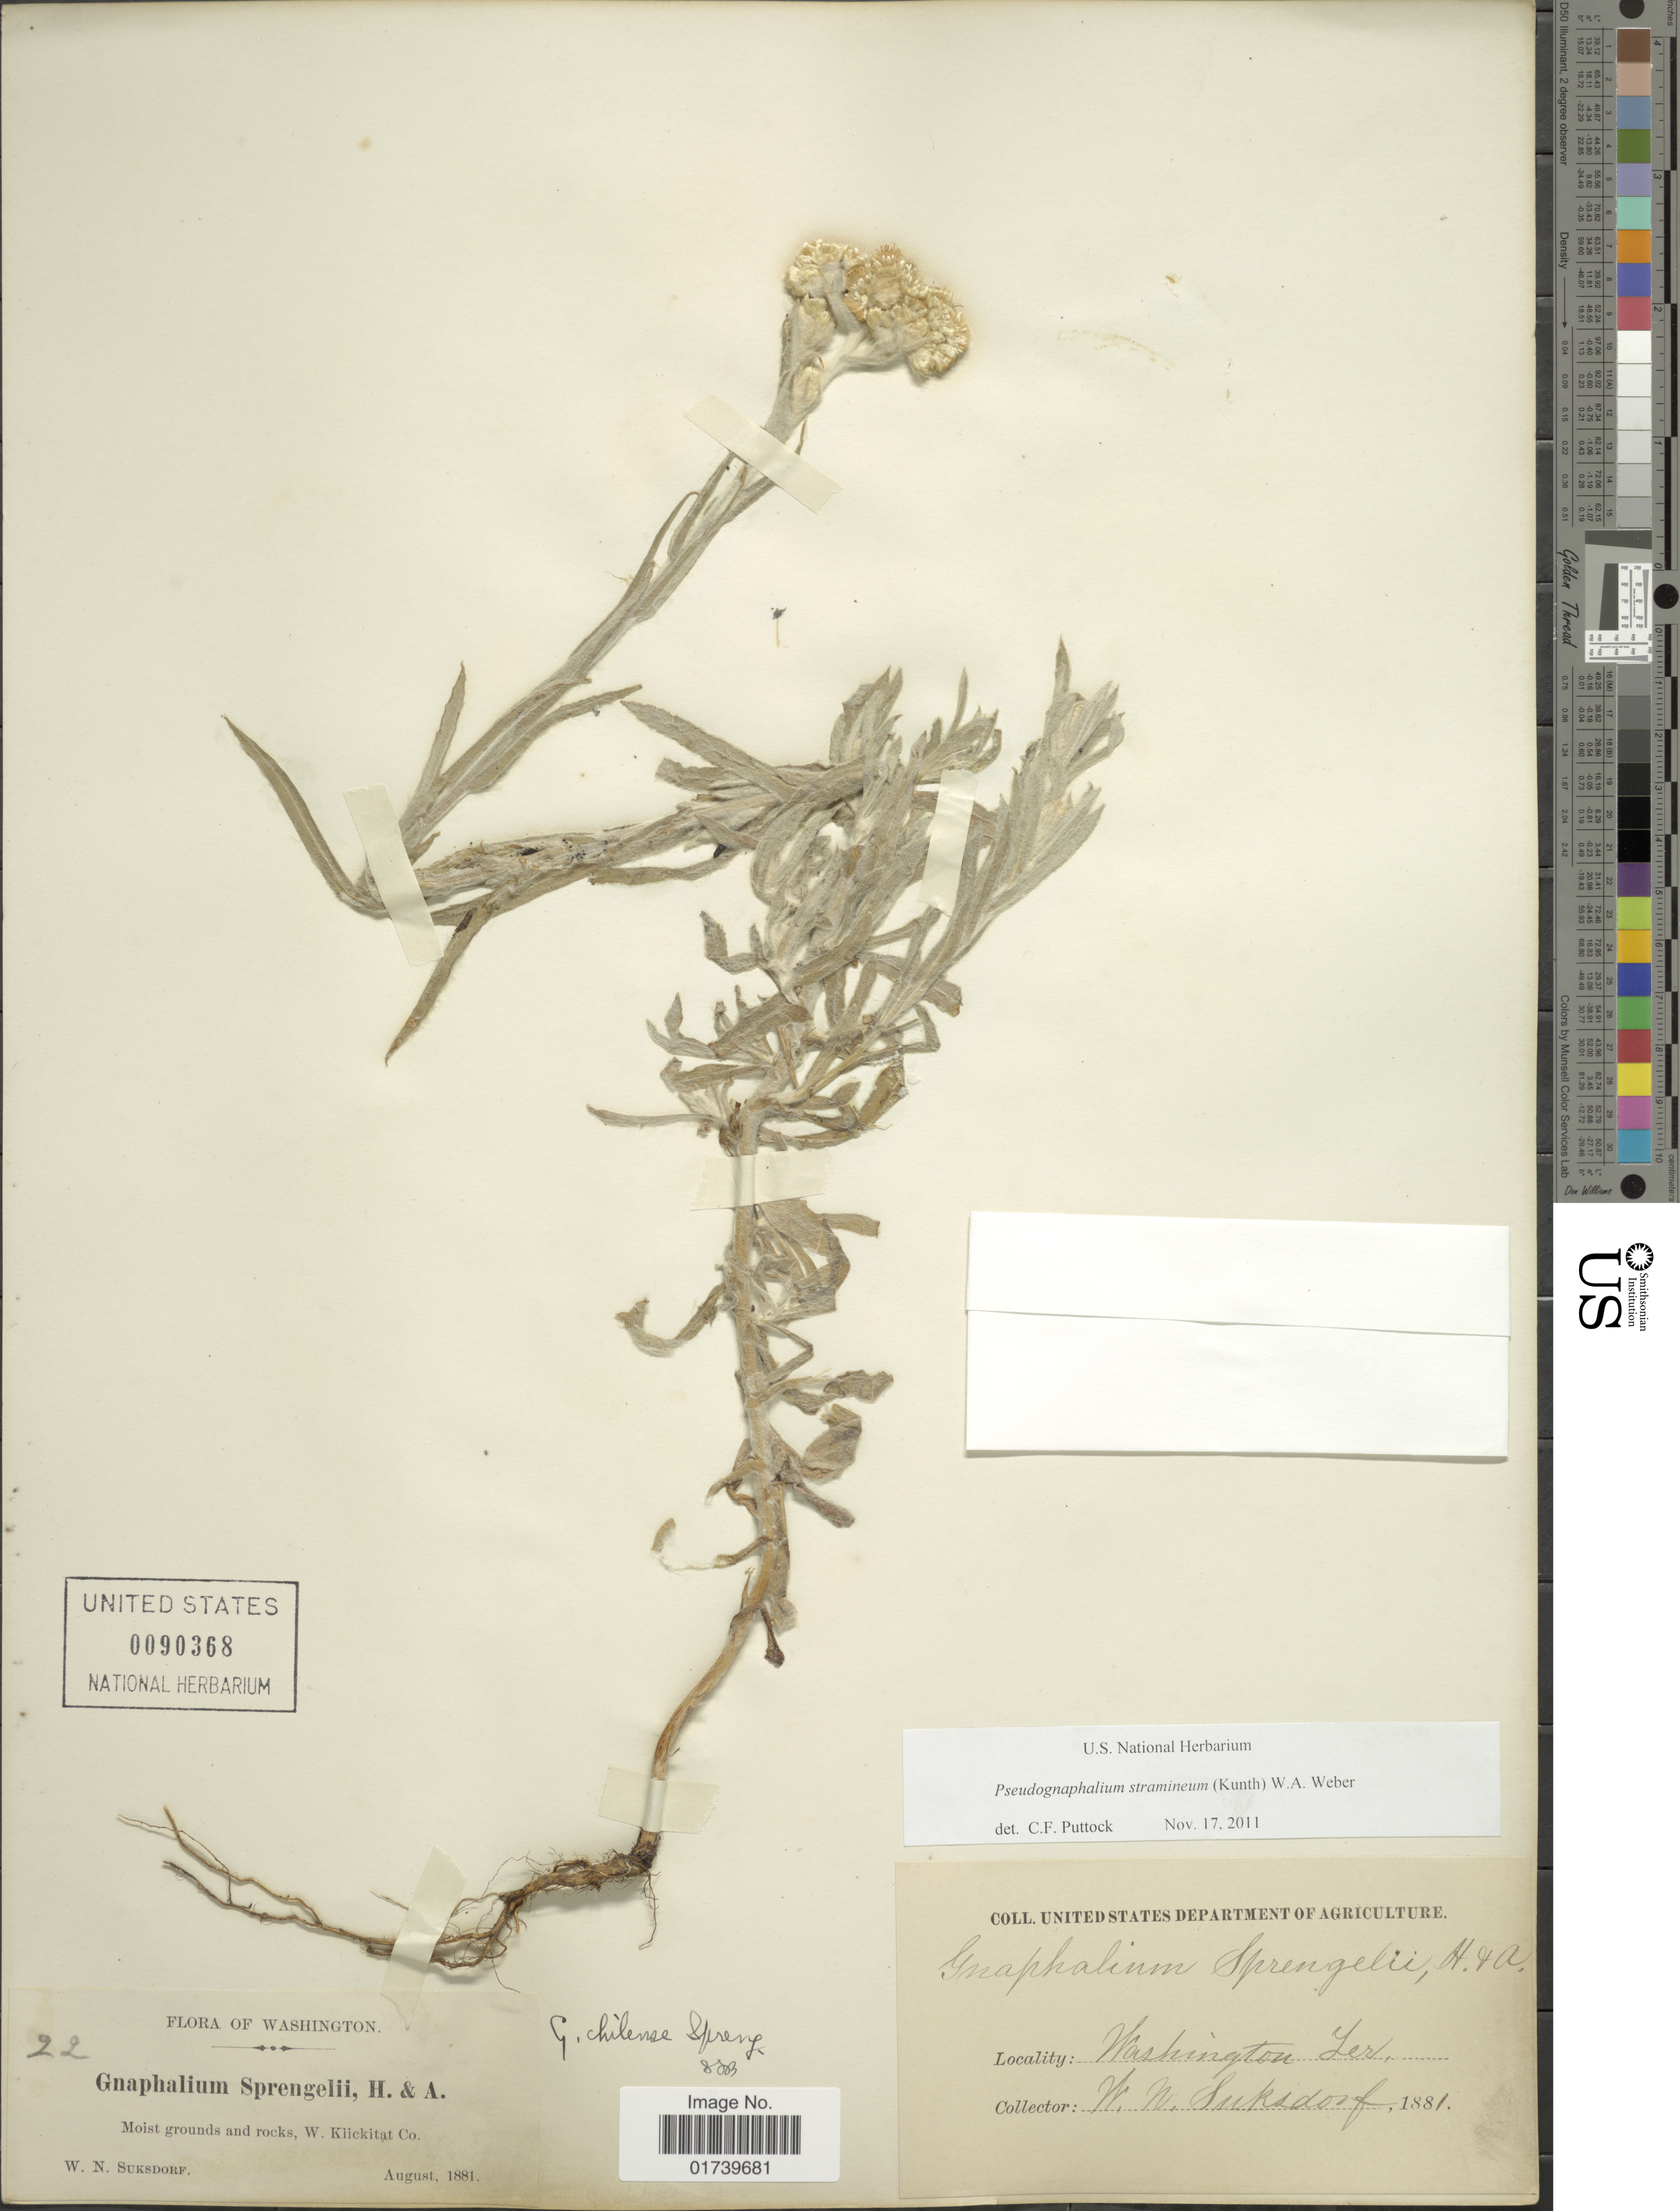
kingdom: Plantae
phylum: Tracheophyta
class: Magnoliopsida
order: Asterales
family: Asteraceae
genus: Pseudognaphalium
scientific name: Pseudognaphalium stramineum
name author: (Kunth) Anderb.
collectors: W. N. Suksdorf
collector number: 22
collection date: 1881-08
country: United States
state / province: Washington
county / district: Klickitat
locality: Moist ground and rocks, W. Klickitat Co.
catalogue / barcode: US 90368